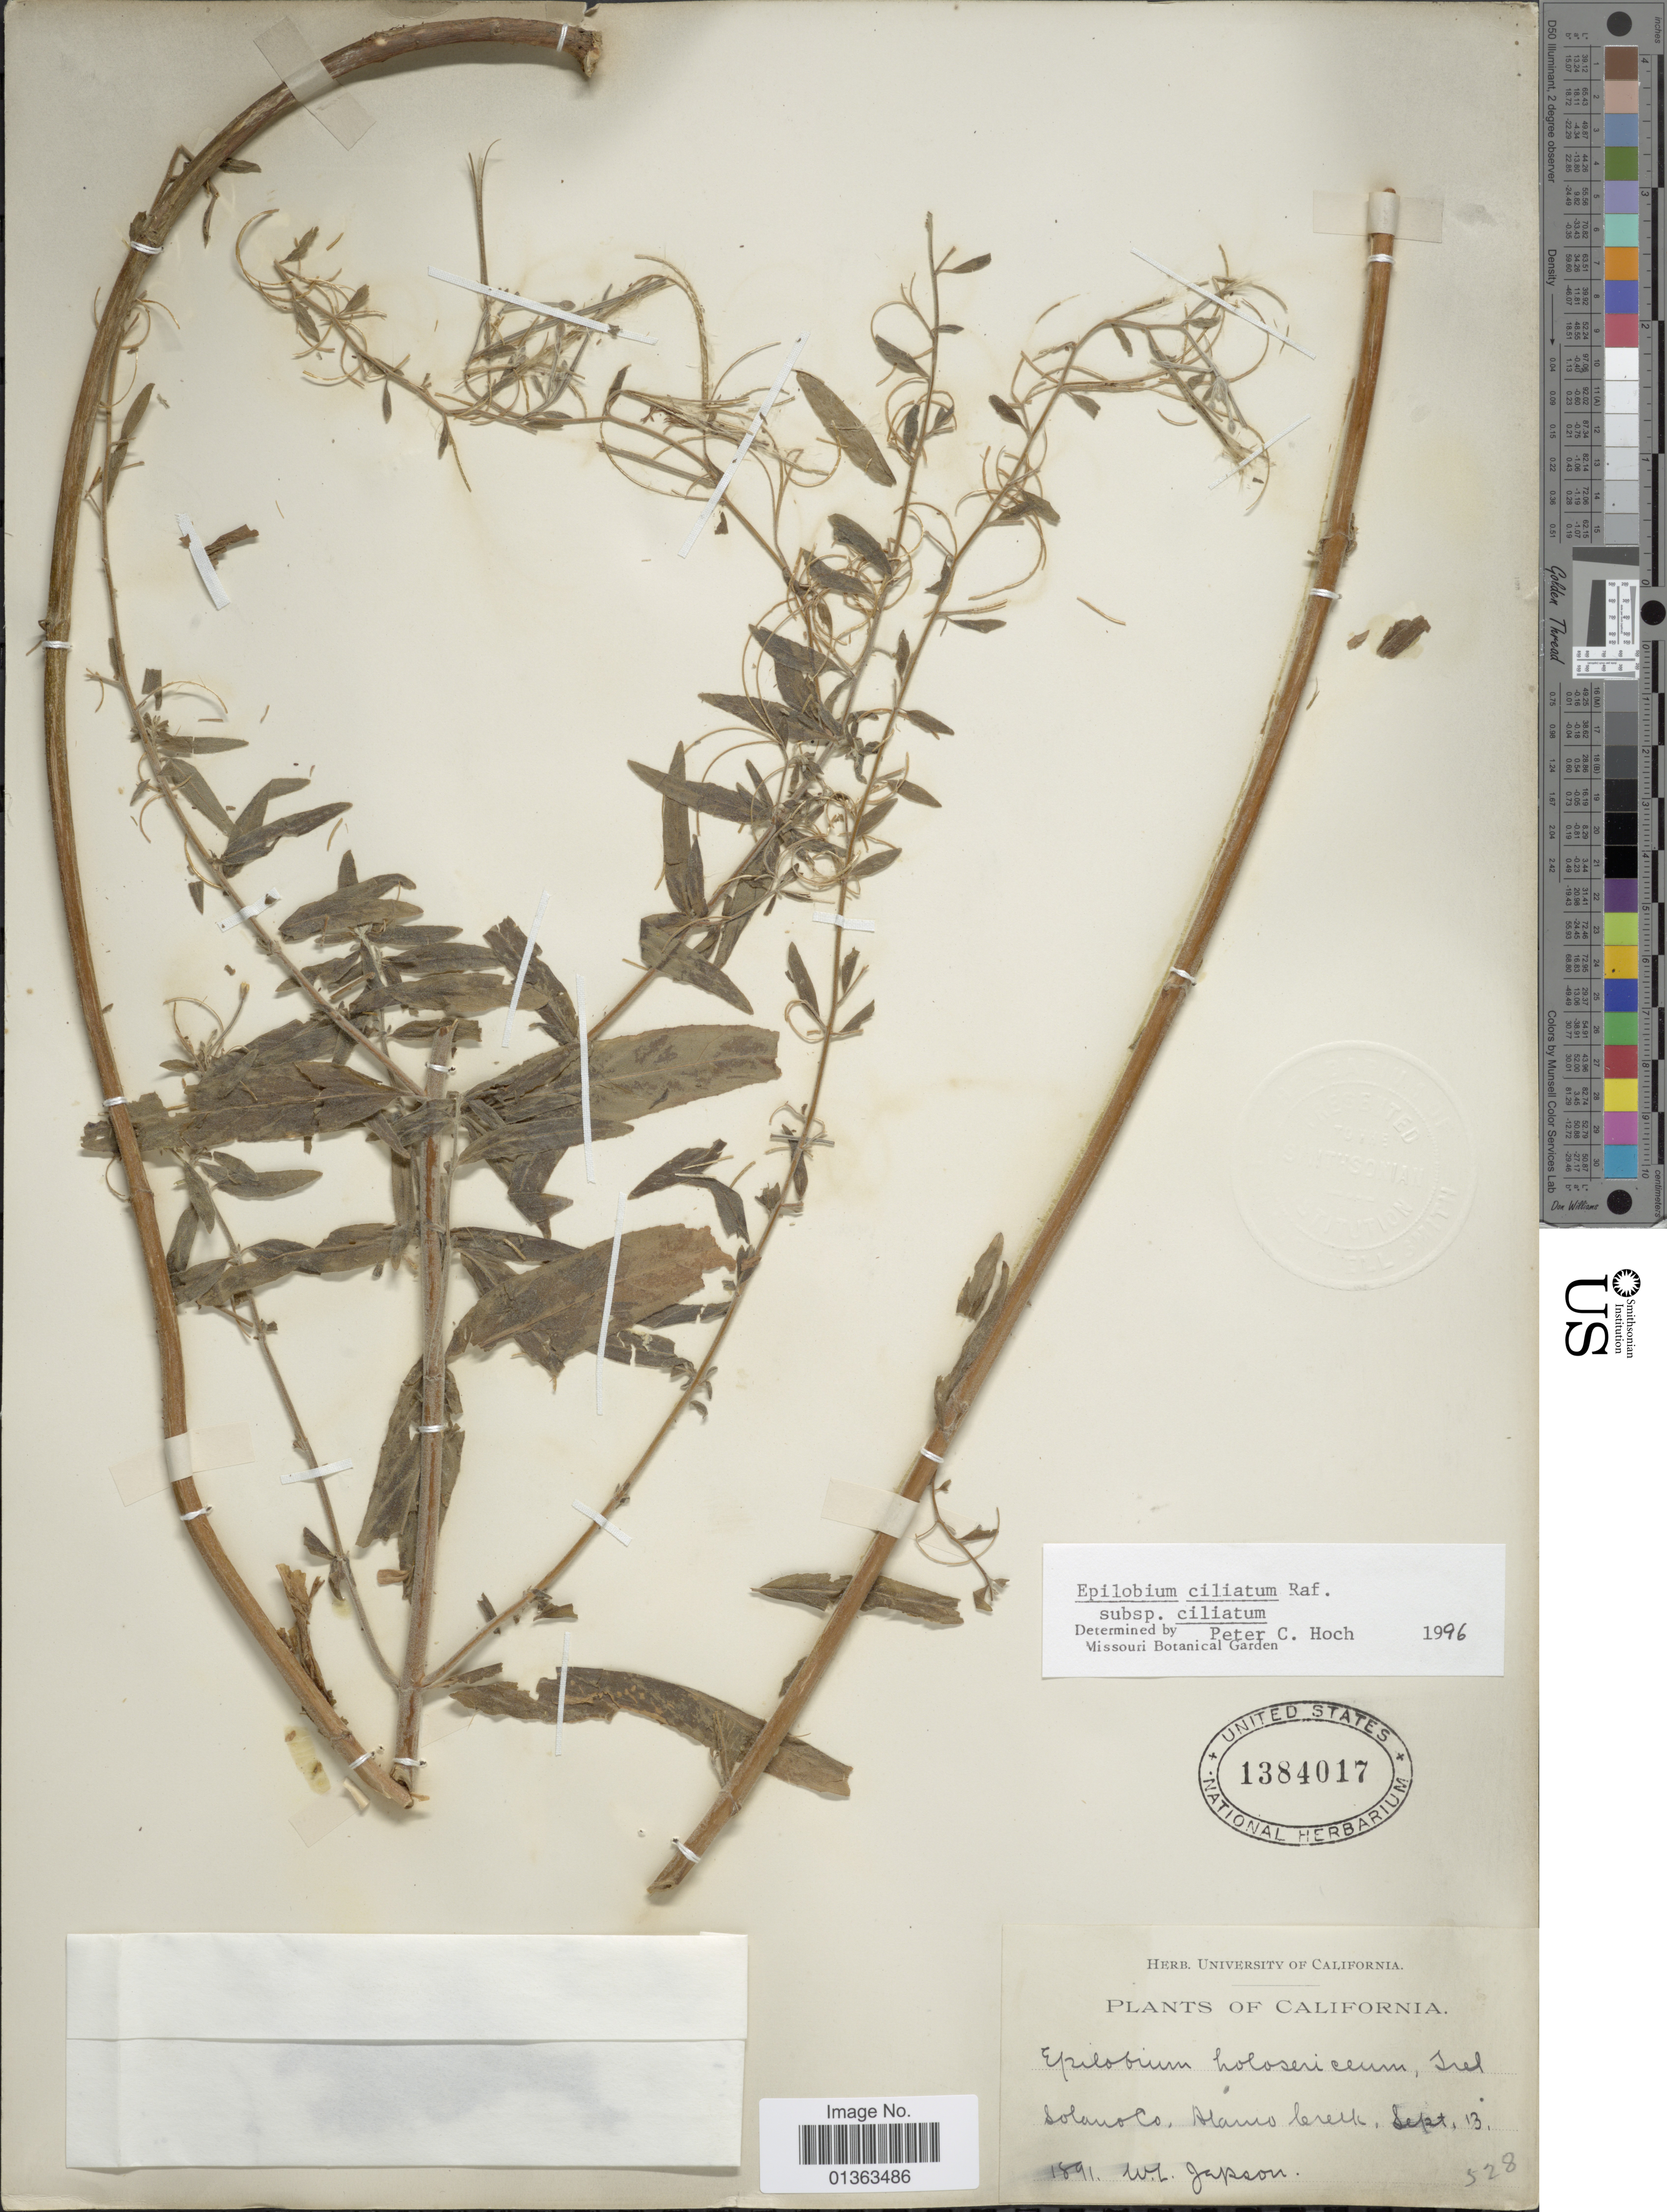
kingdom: Plantae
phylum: Tracheophyta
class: Magnoliopsida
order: Myrtales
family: Onagraceae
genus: Epilobium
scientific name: Epilobium ciliatum subsp. ciliatum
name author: Raf.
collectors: W. L. Jepson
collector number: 528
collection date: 1891-09-13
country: United States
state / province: California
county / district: Solano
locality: Solano Co. Alamo Creek.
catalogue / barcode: US 1384017